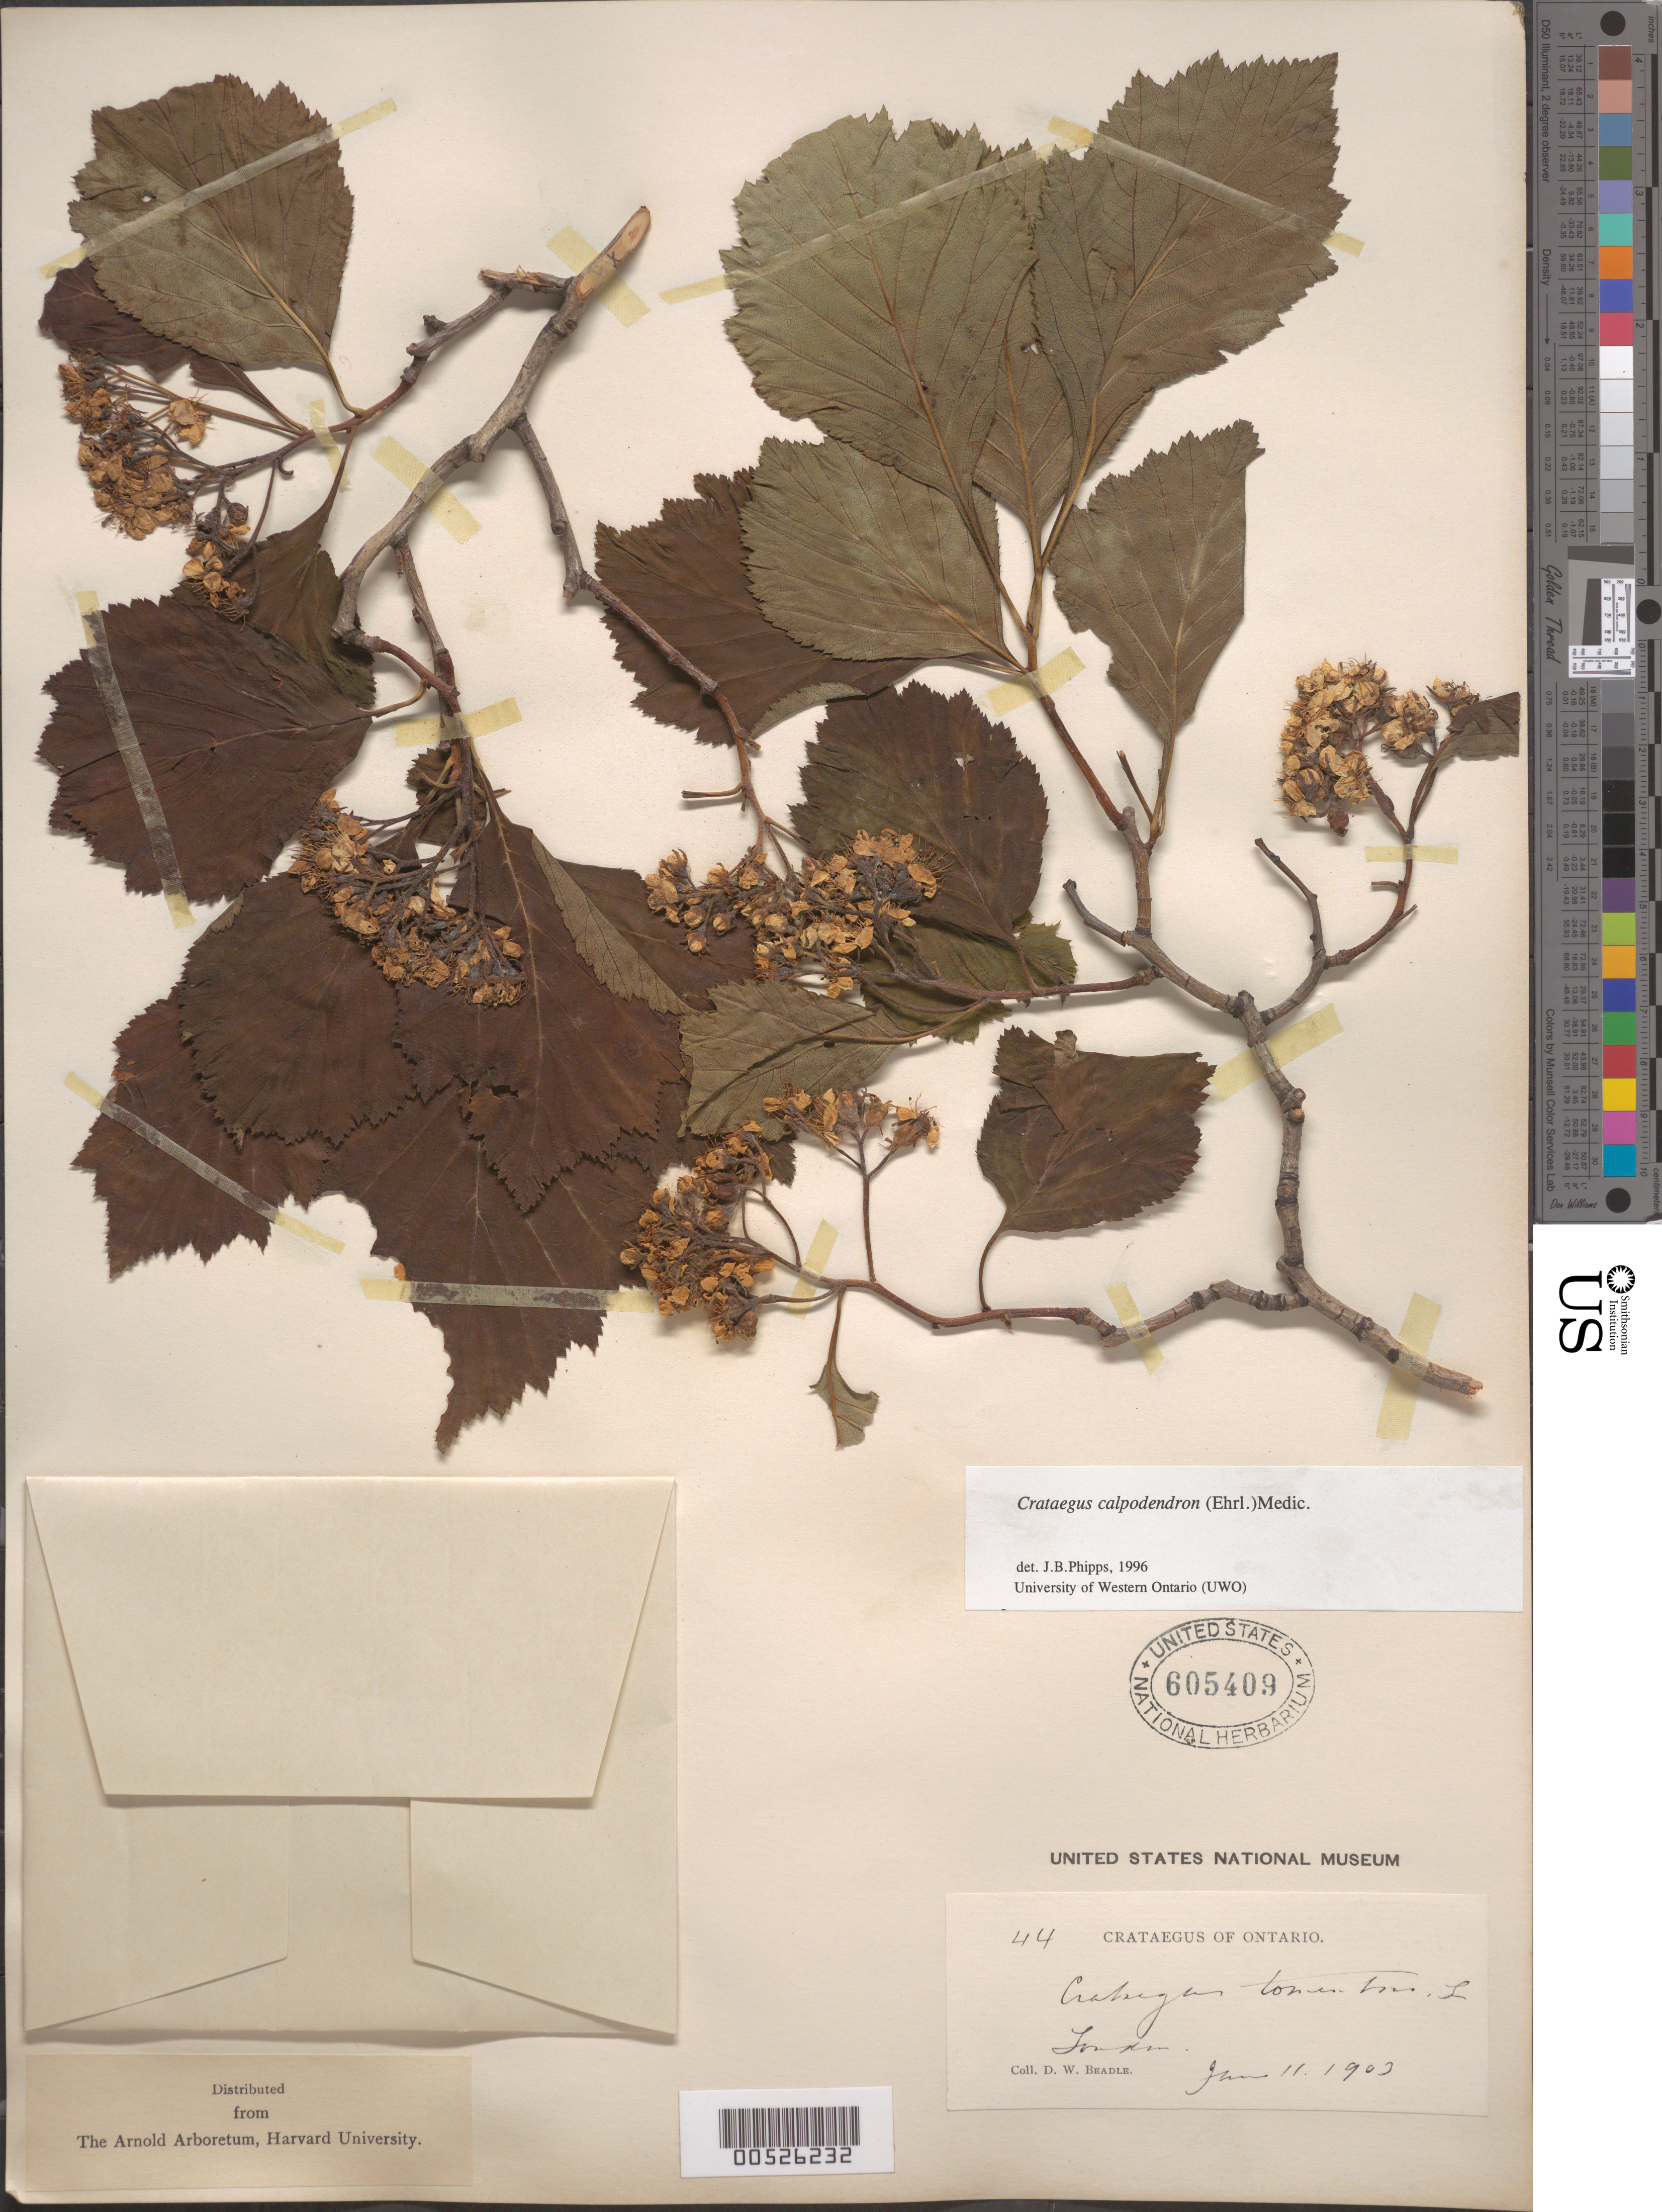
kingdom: Plantae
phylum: Tracheophyta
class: Magnoliopsida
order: Rosales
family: Rosaceae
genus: Crataegus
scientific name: Crataegus calpodendron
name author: (Ehrh.) Medik.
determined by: Phipps, James B., (UWO), University of Western Ontario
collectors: D. Beadle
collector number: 44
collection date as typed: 11 Jun 1903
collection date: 1903-06-11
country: Canada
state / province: Ontario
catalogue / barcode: US 605409